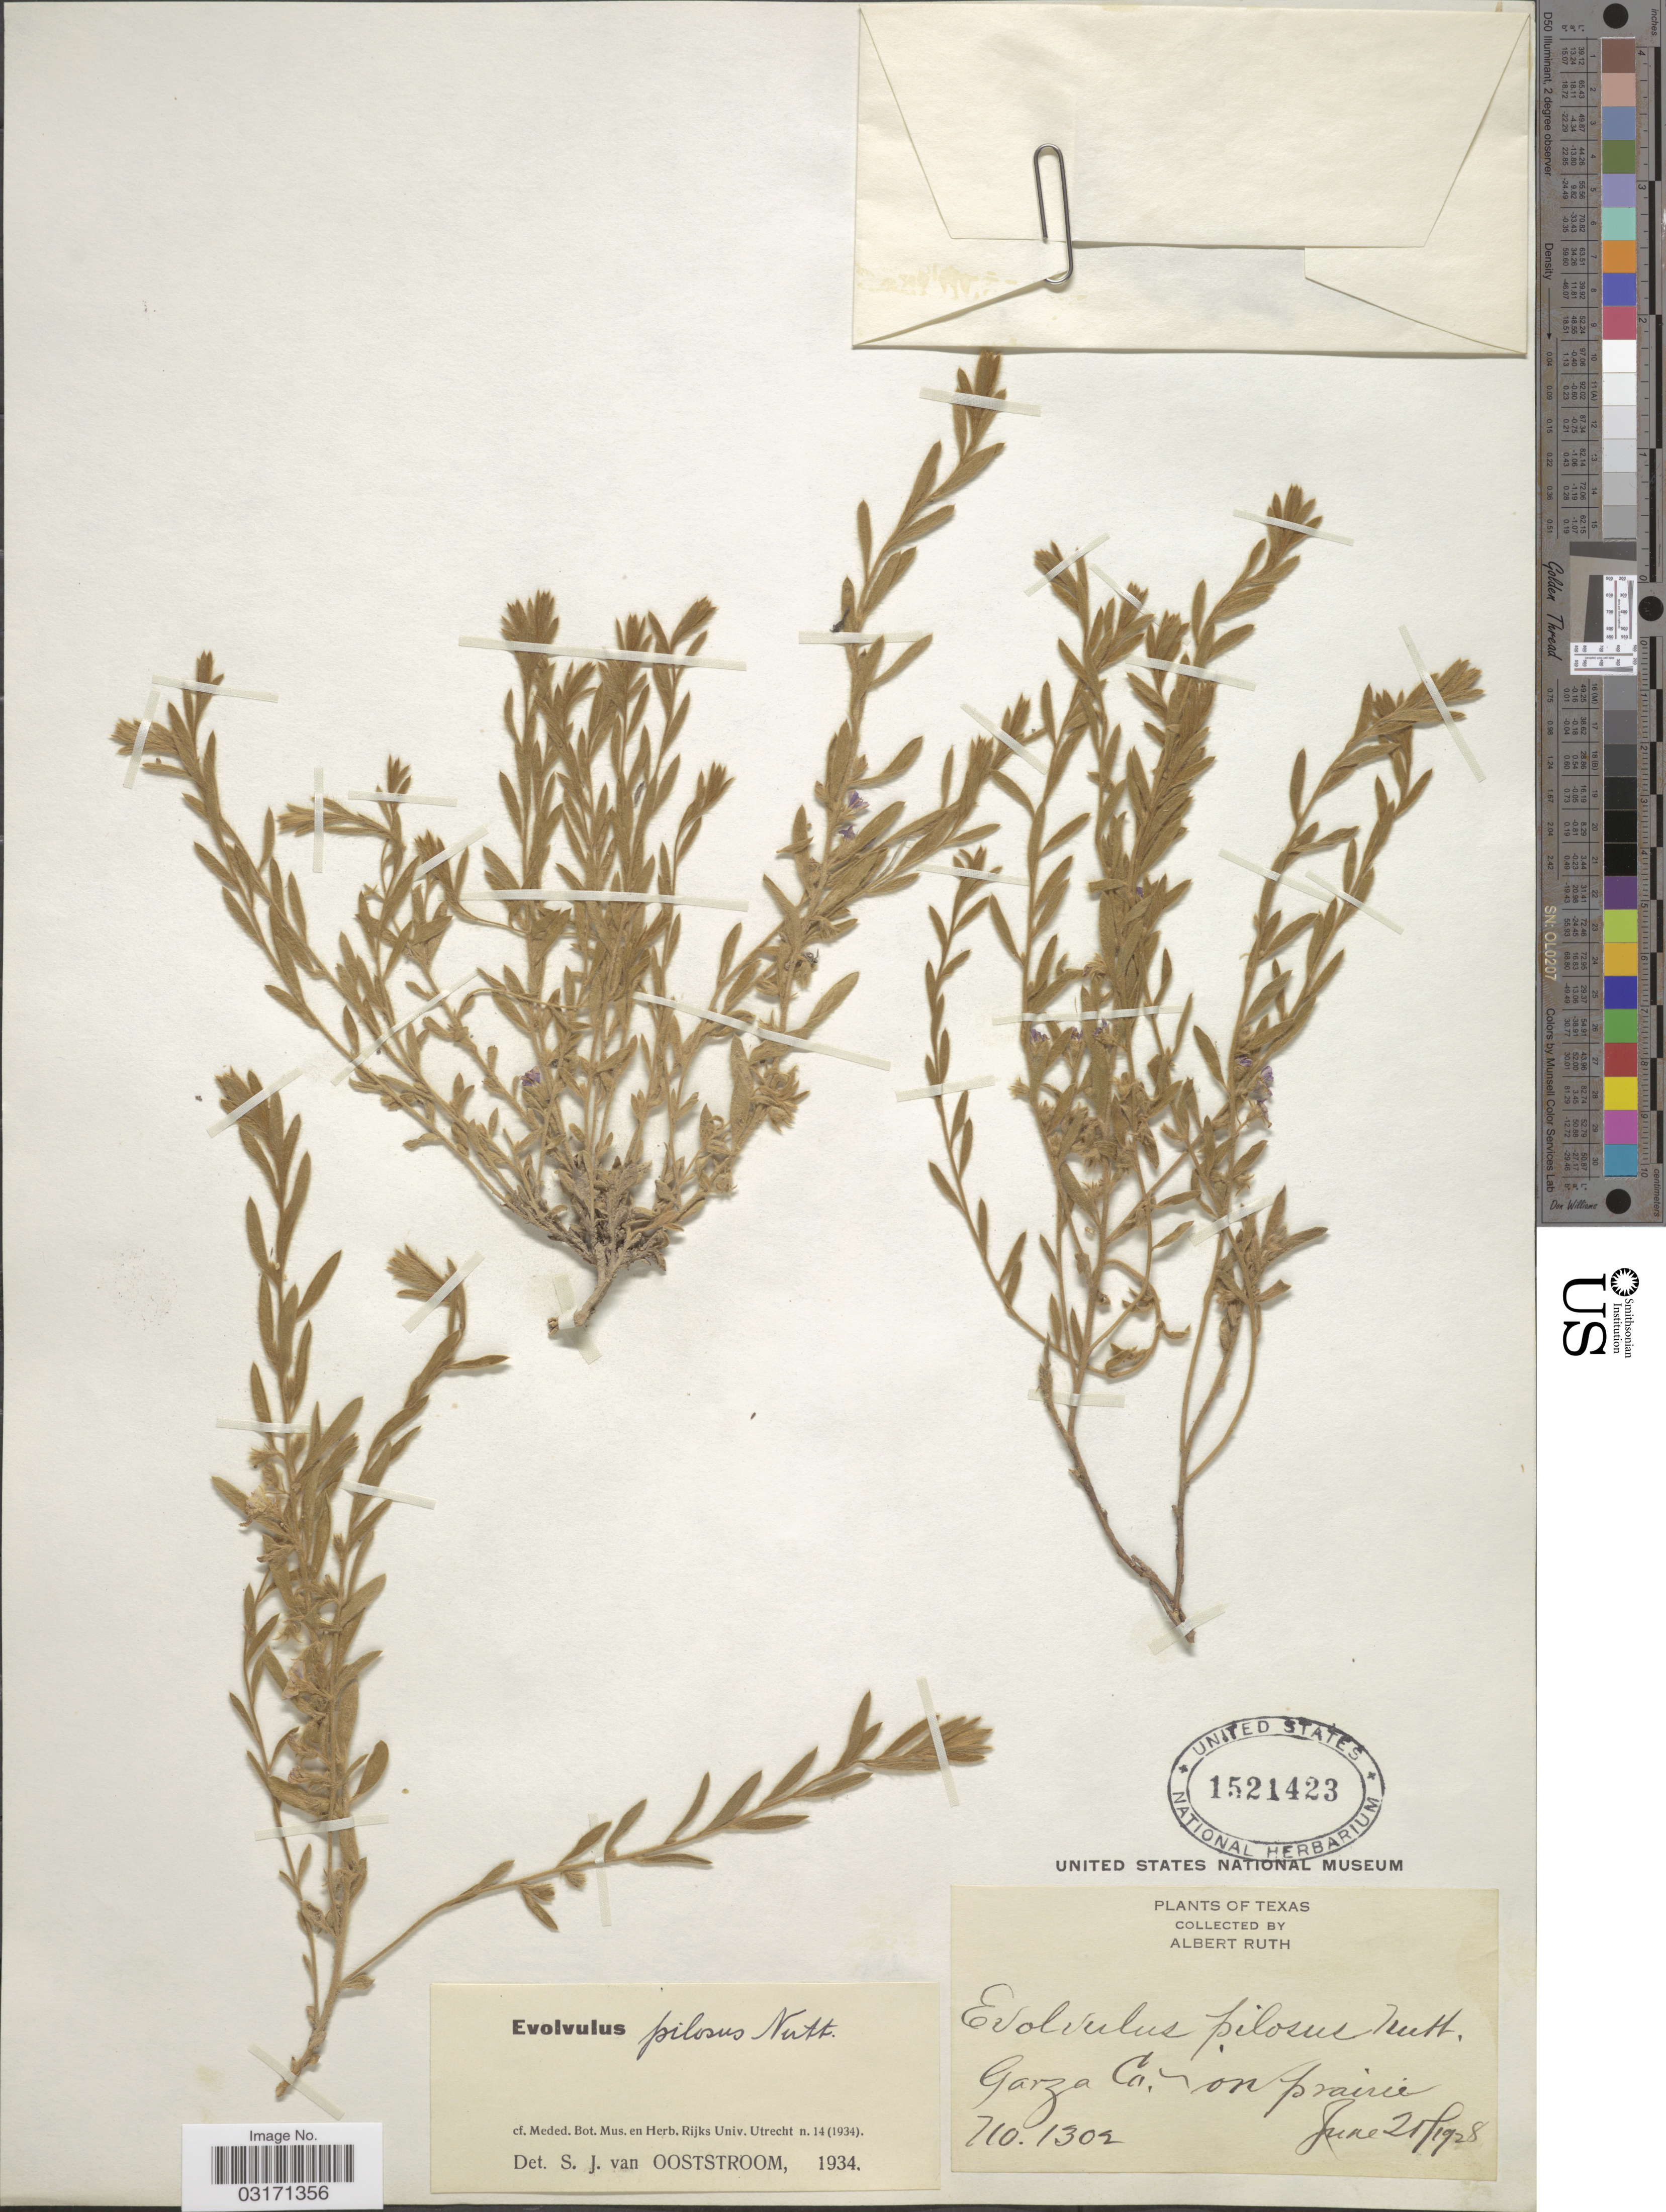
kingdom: Plantae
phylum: Tracheophyta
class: Magnoliopsida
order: Solanales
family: Convolvulaceae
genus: Evolvulus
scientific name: Evolvulus pilosus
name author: Roxb.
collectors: A. Ruth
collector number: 710/1302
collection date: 1928-06-21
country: United States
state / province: Texas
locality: Garza Co. on prairie.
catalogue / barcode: US 1521423